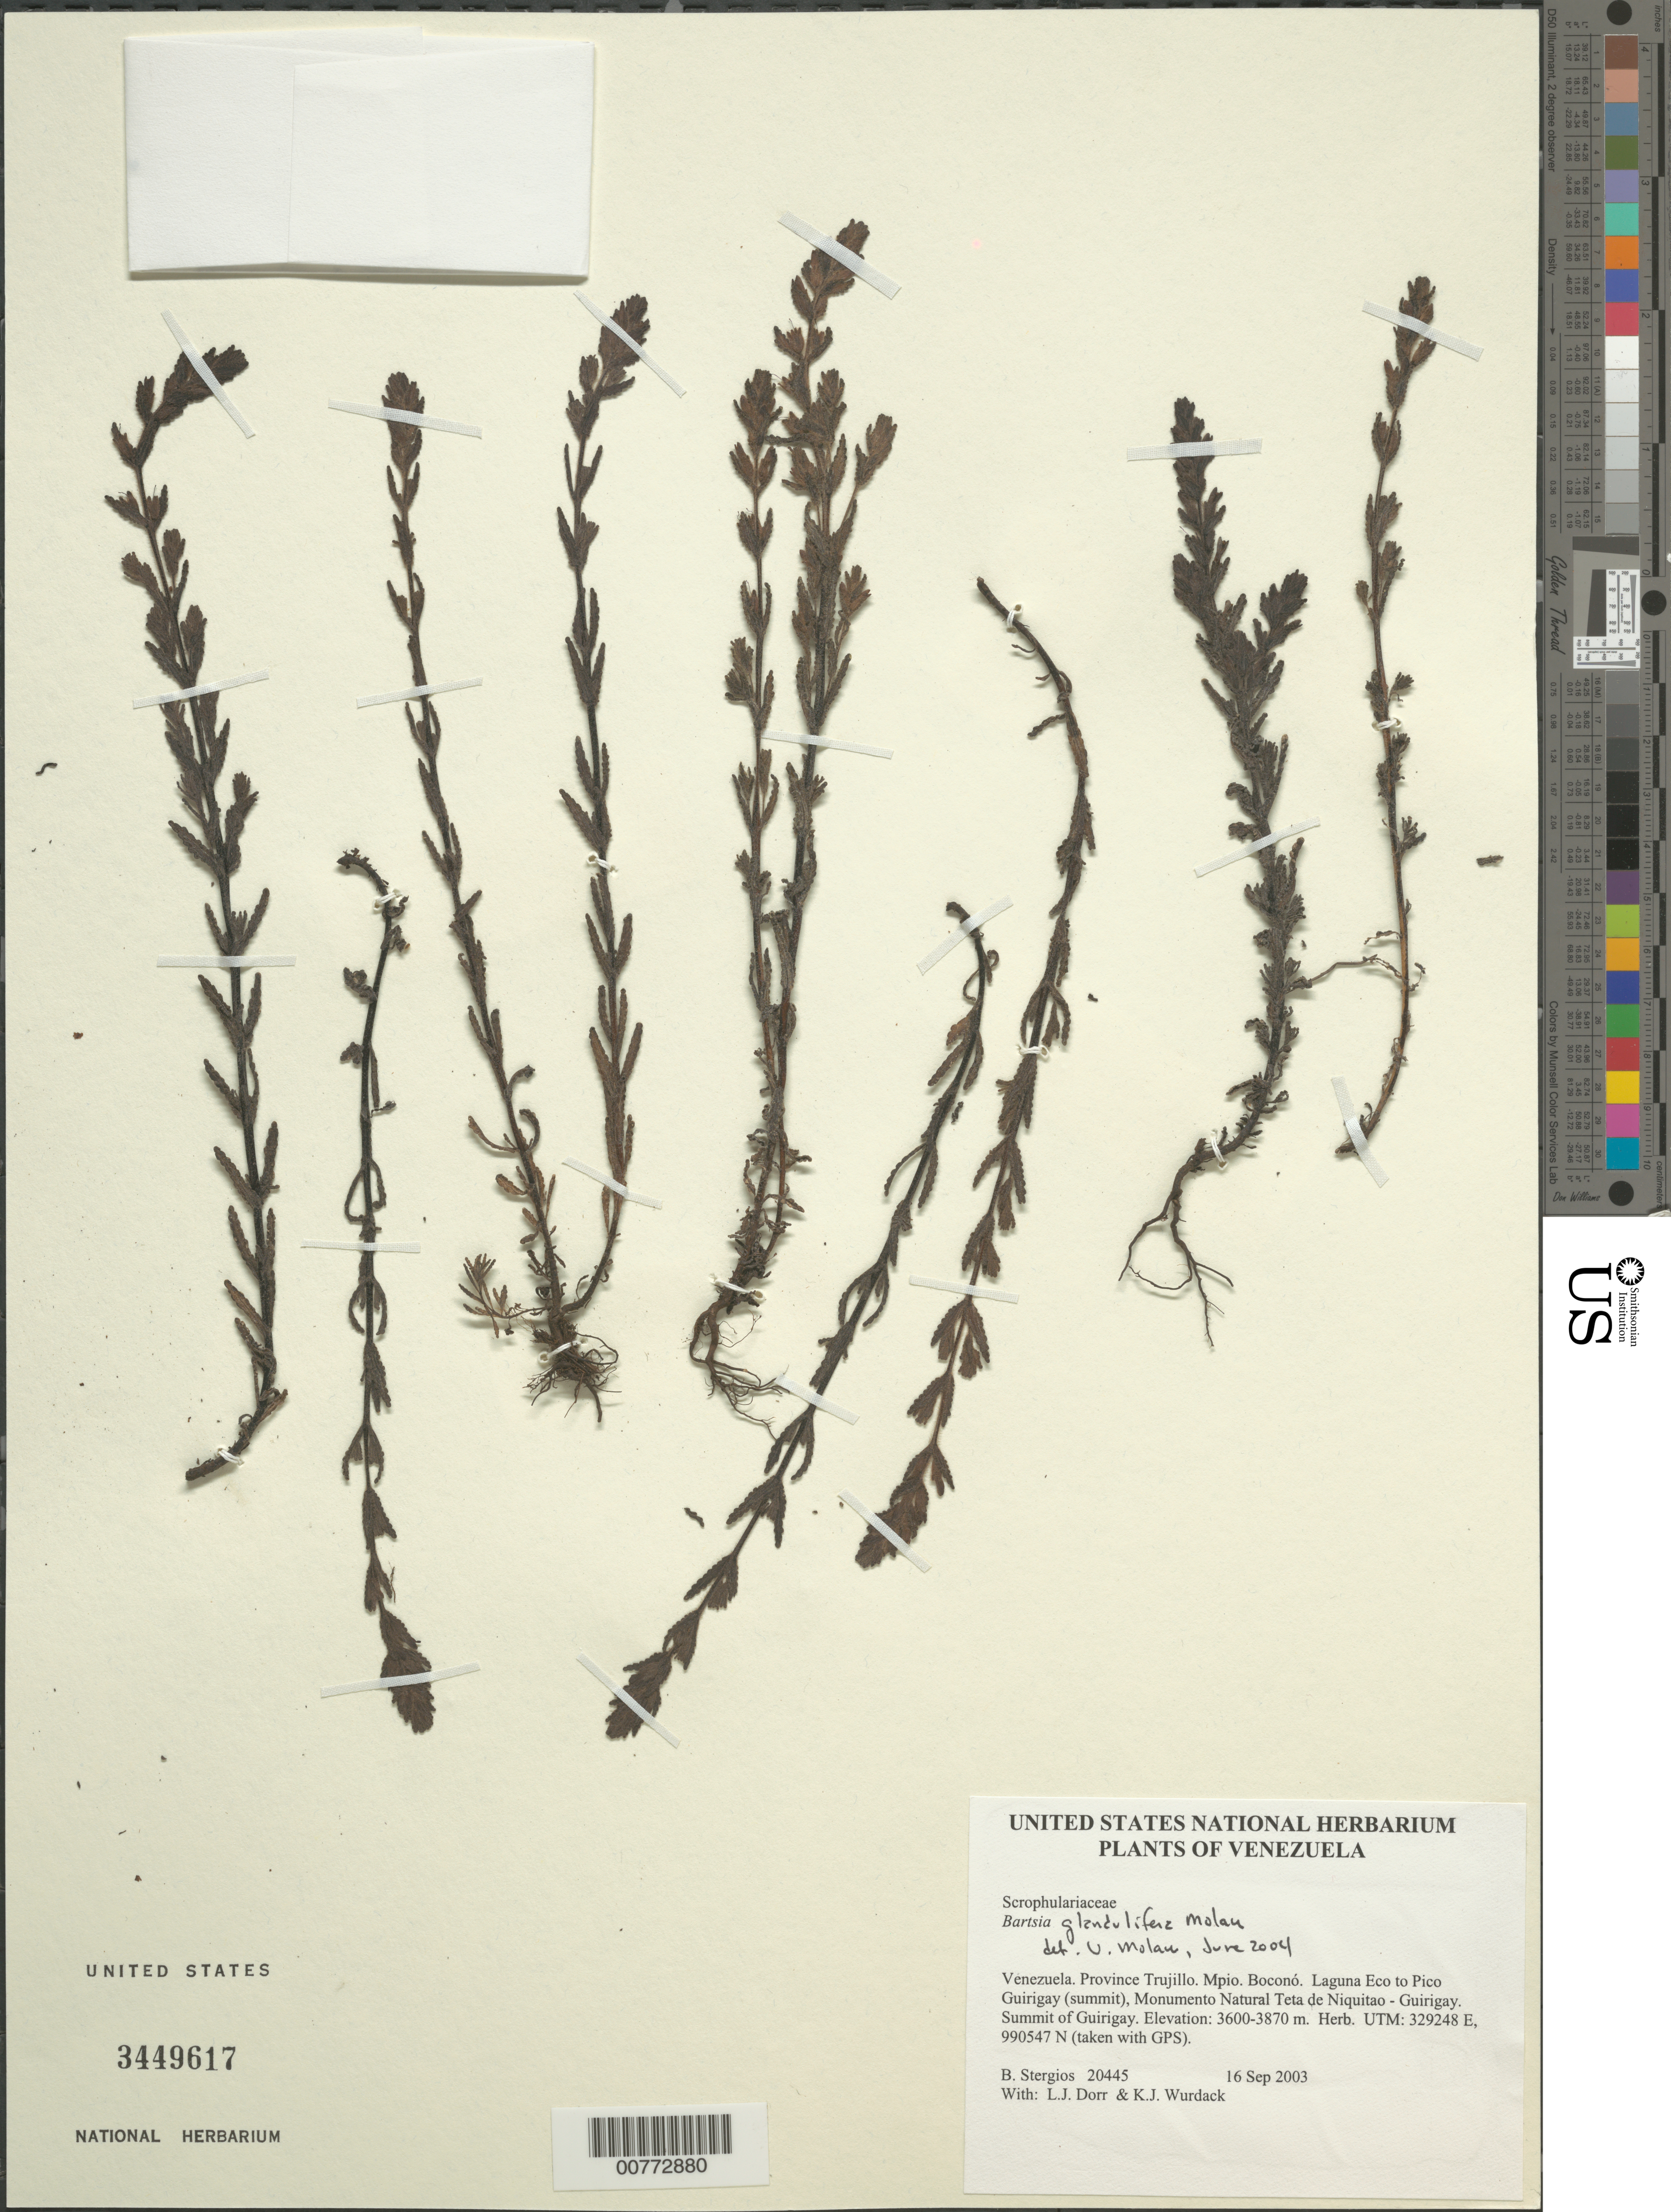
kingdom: Plantae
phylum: Tracheophyta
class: Magnoliopsida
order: Lamiales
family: Orobanchaceae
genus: Bartsia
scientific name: Bartsia glandulifera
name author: Molau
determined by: Molau, U.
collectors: B. G. Stergios, L. J. Dorr & K. Wurdack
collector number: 20445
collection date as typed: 16 Sep 2003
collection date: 2003-09-16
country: Venezuela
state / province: Trujillo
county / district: Boconó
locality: Laguna Eco to Pico Guirigay (summit), Monumento Natural Teta de Niquitao - Guirigay. Summit of Pico Guirigay.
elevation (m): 3600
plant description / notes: GB, PORT, US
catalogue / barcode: US 3449617